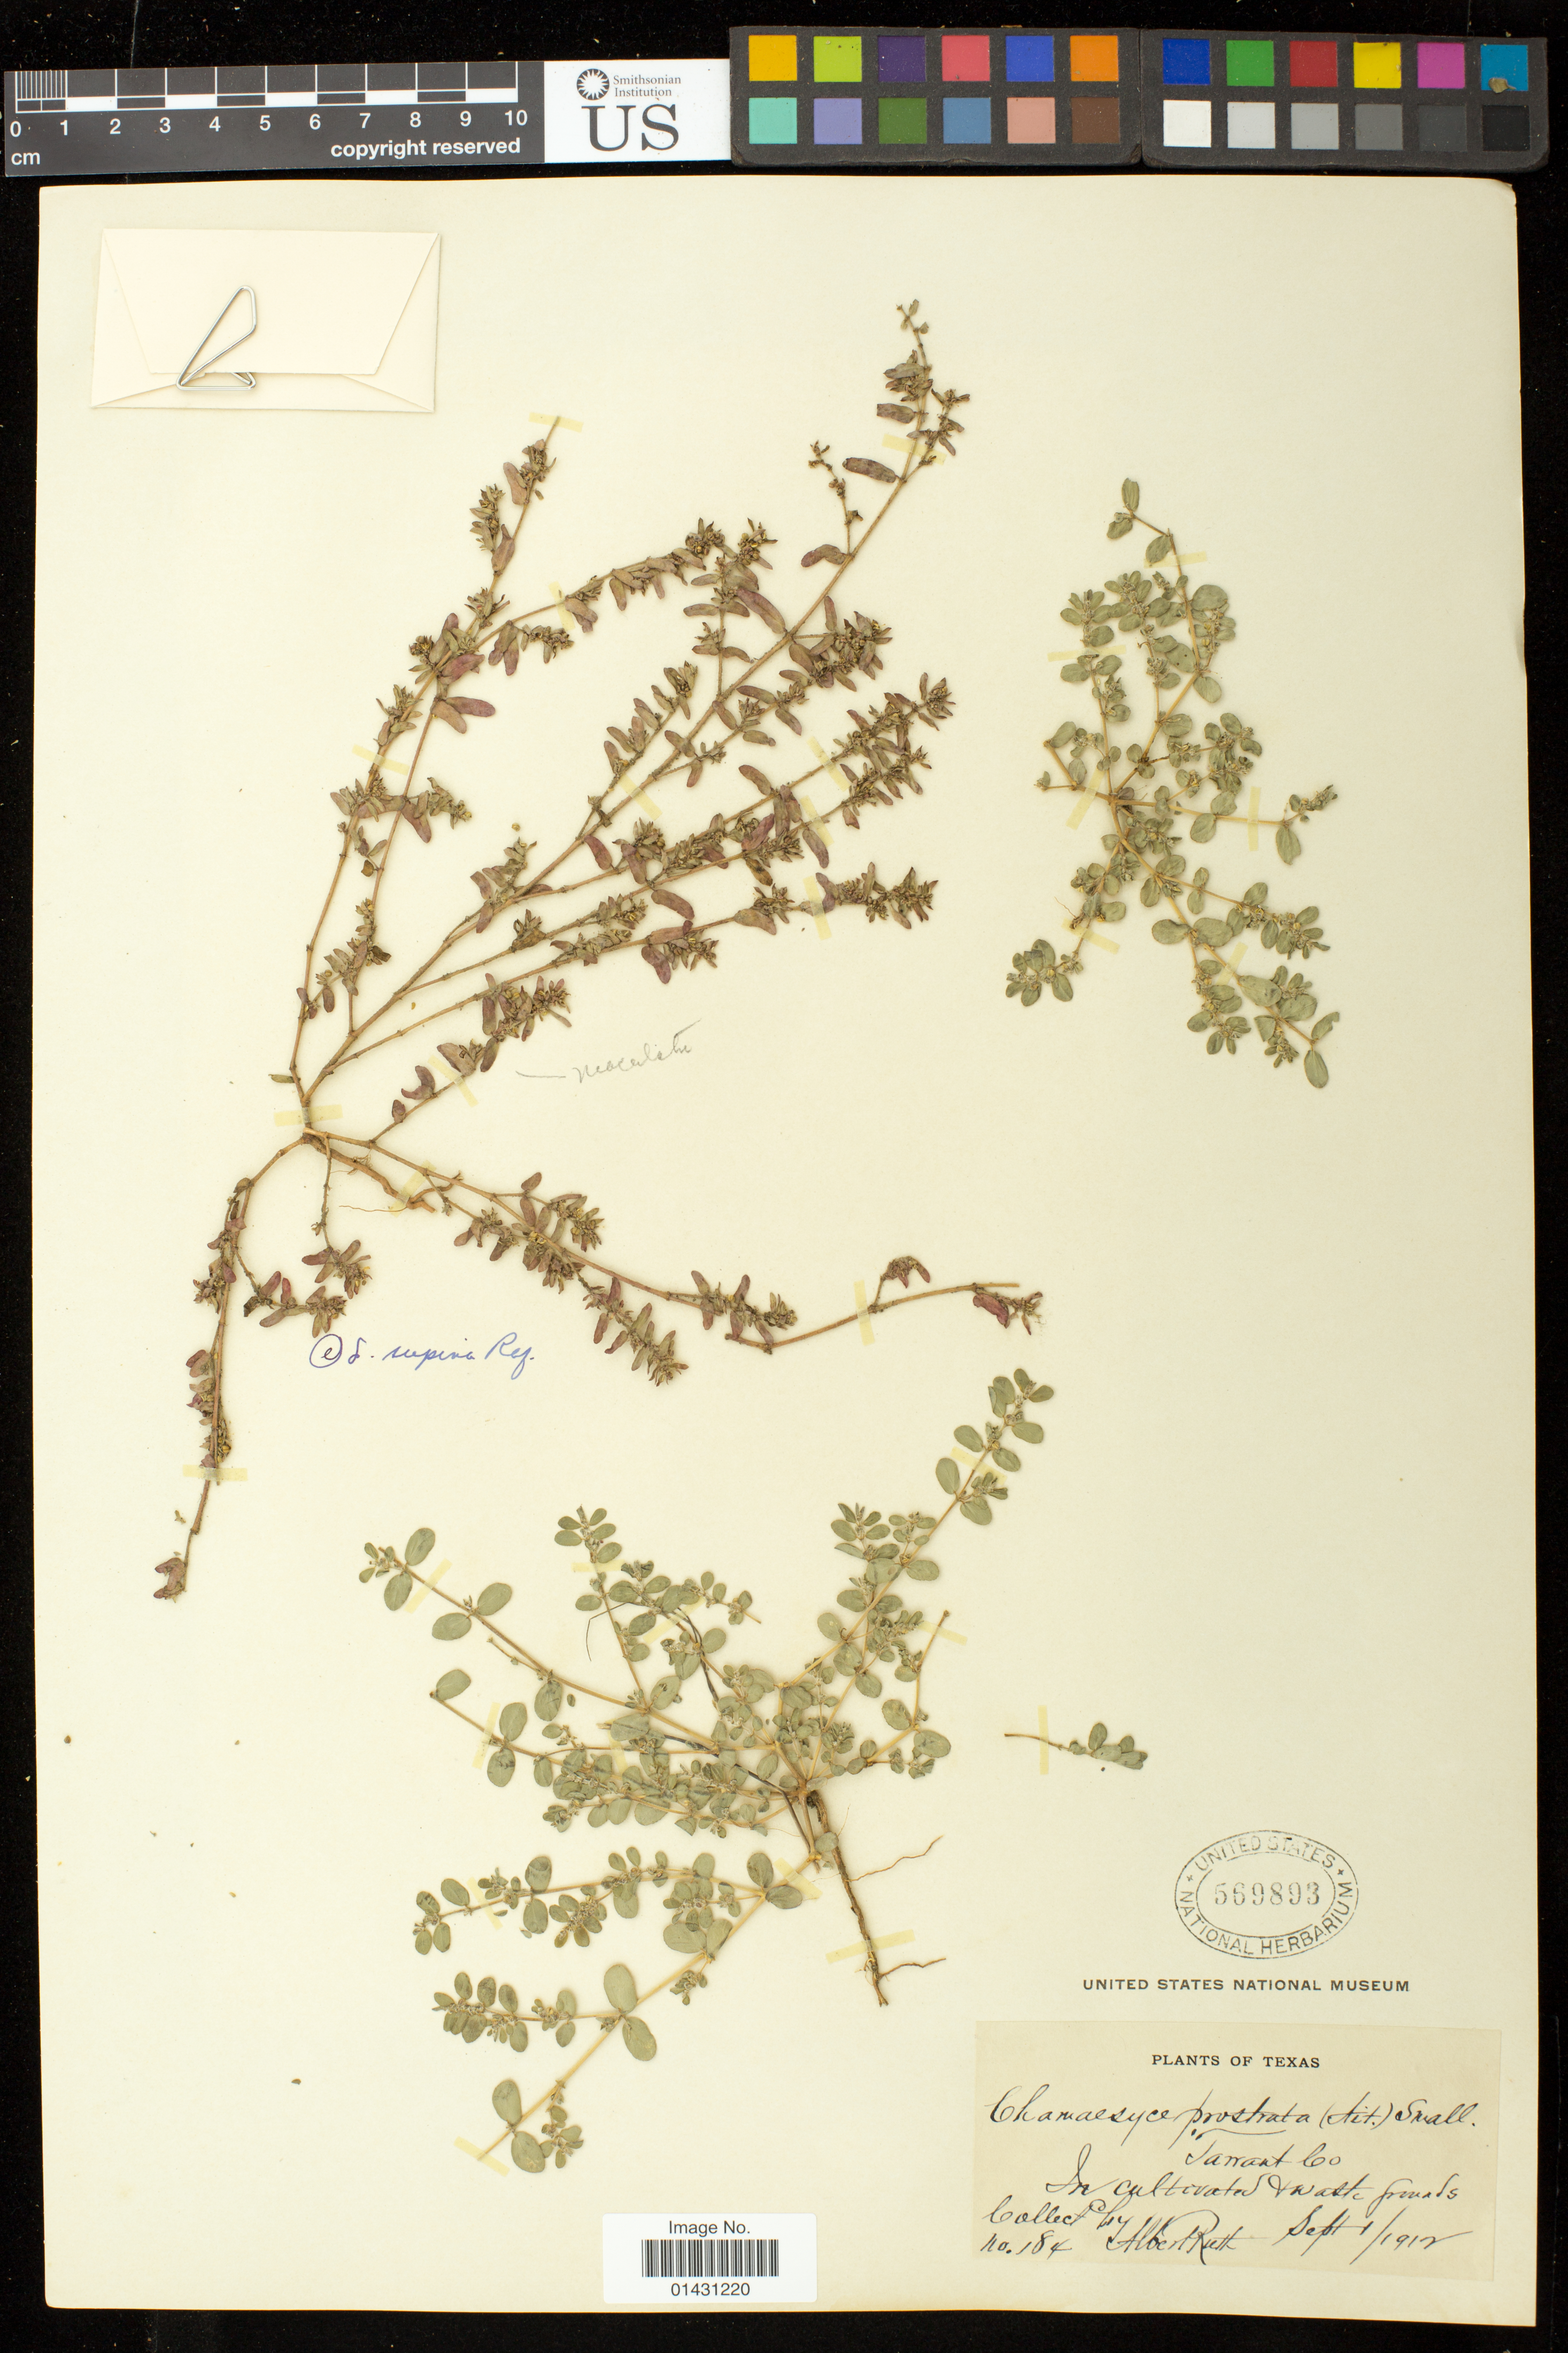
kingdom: Plantae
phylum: Tracheophyta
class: Magnoliopsida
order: Malpighiales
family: Euphorbiaceae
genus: Euphorbia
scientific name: Euphorbia prostrata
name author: Aiton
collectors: A. Ruth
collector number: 184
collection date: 1912-09-01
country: United States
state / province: Texas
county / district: Tarrant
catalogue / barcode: US 569893